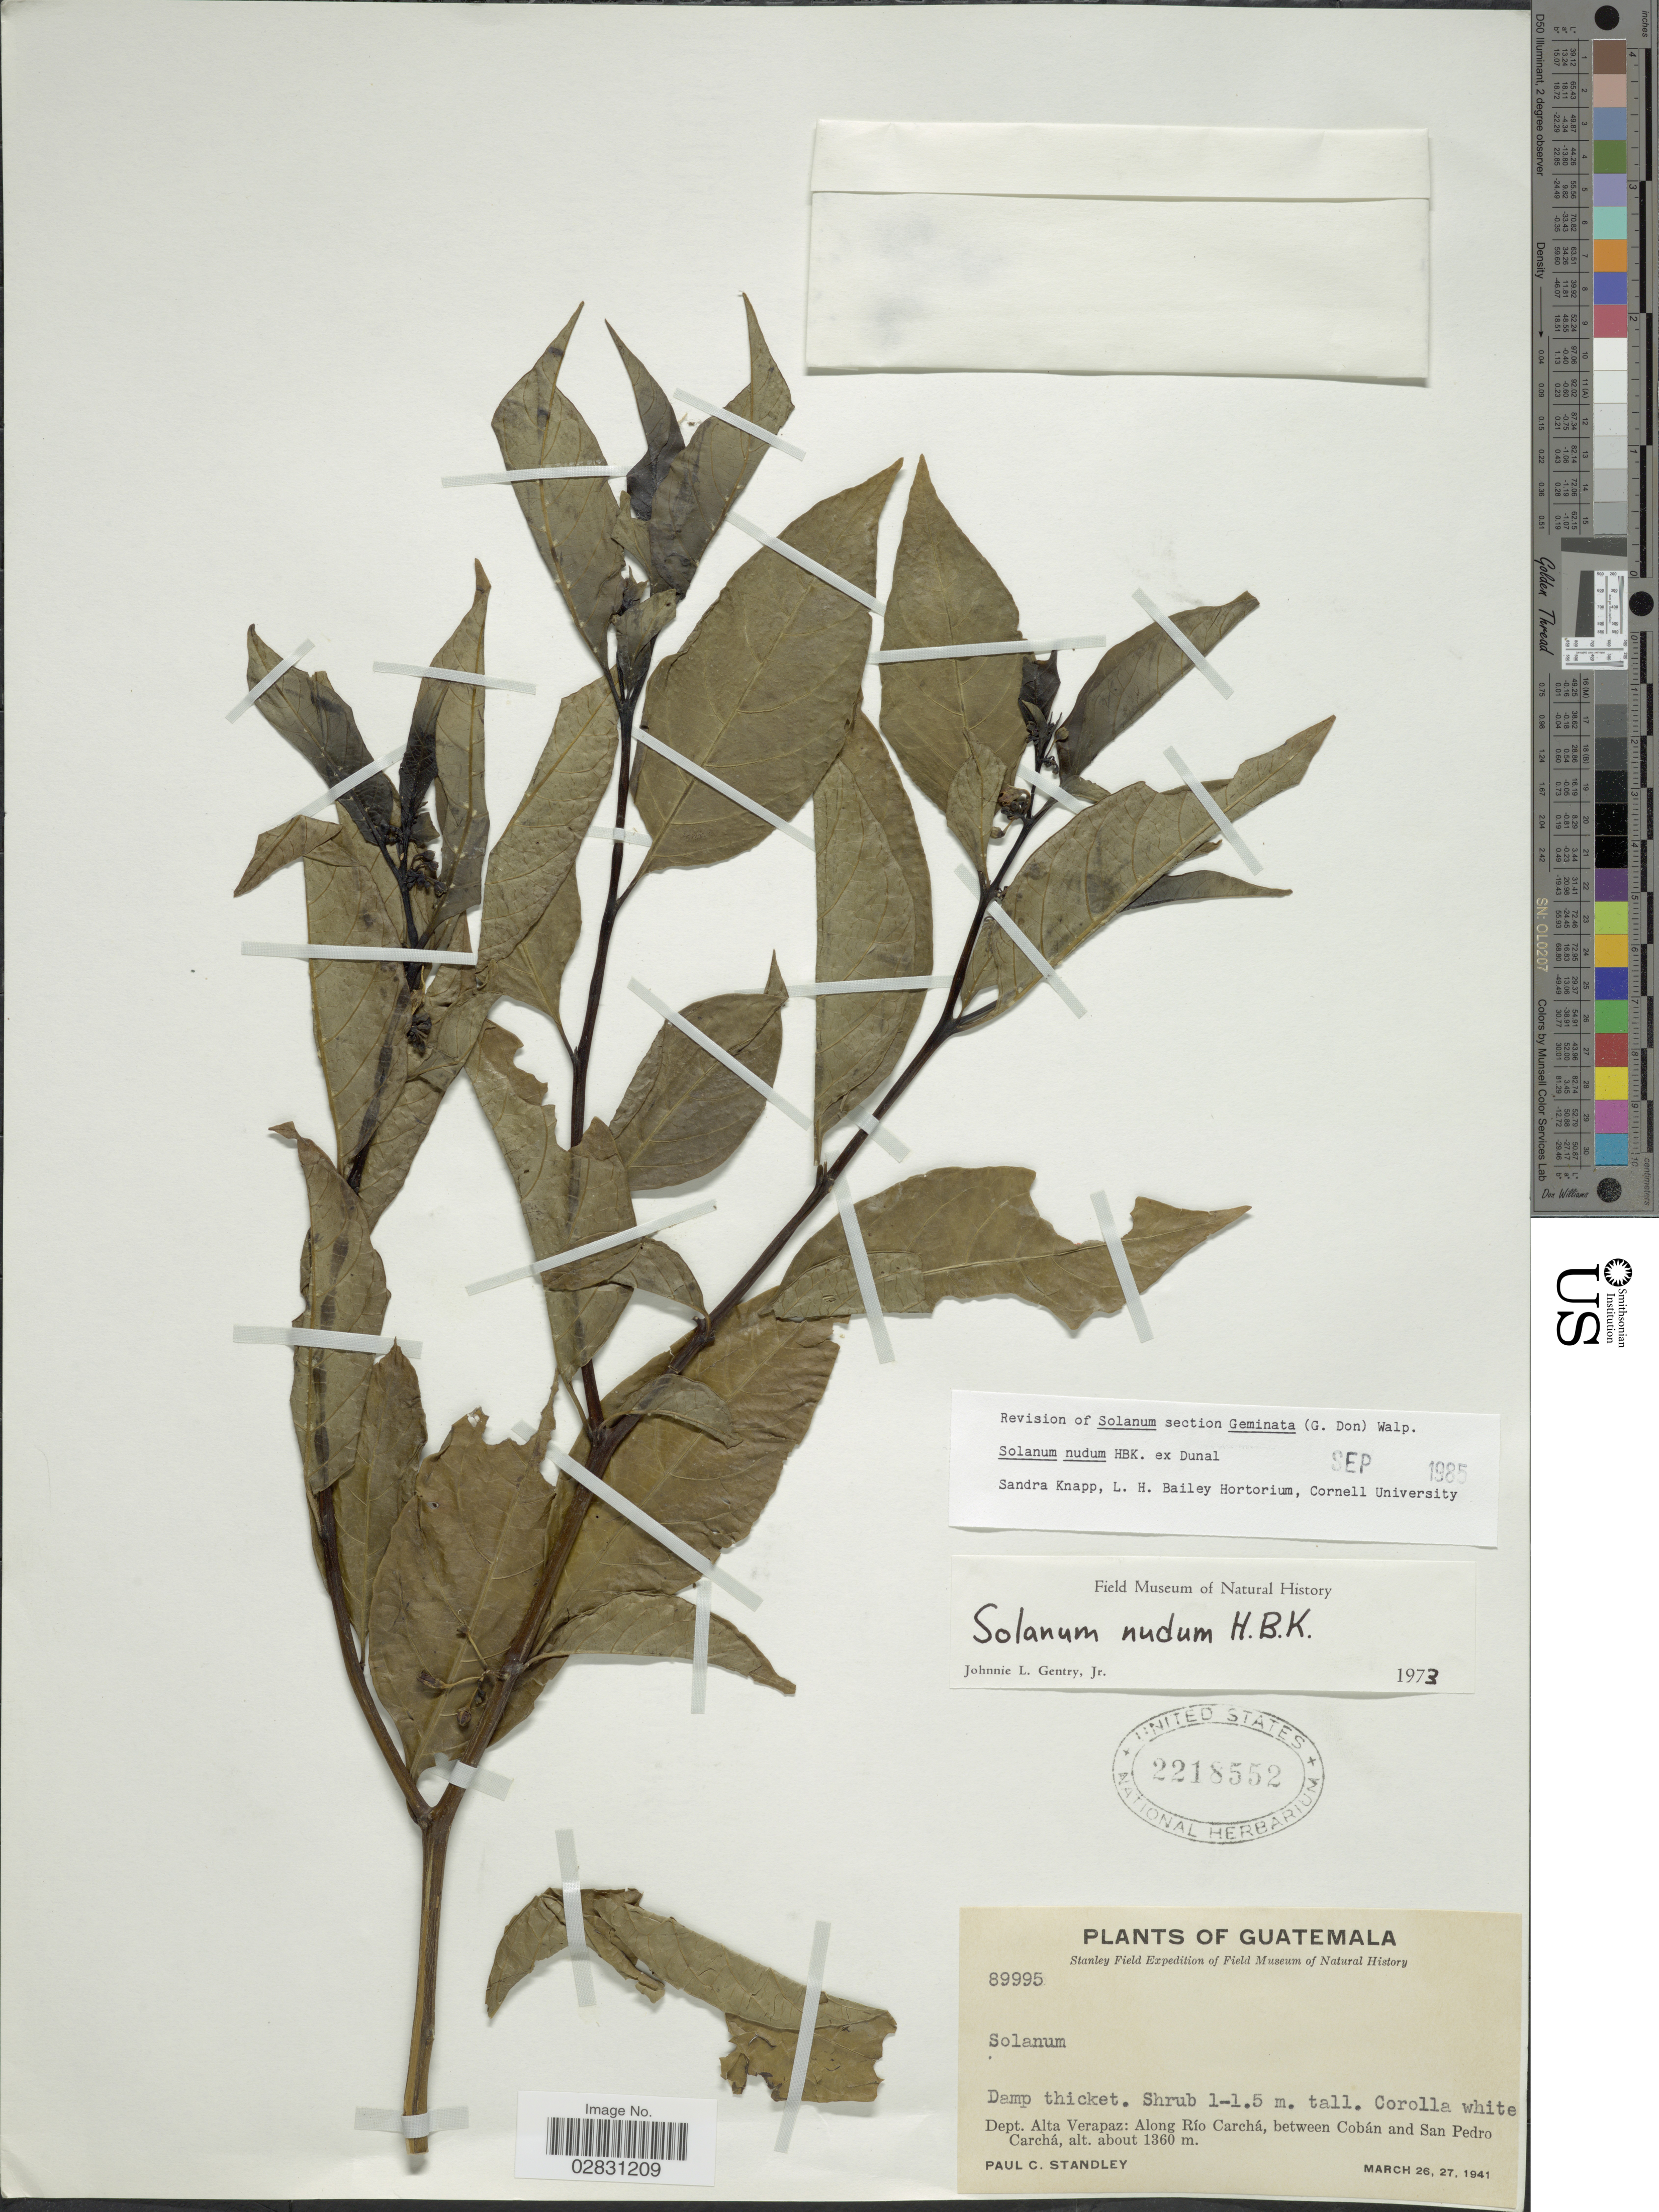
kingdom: Plantae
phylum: Tracheophyta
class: Magnoliopsida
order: Solanales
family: Solanaceae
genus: Solanum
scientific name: Solanum nudum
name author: Humb. & Bonpl. ex Dunal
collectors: P. C. Standley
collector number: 89995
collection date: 1941-03-26/1941-03-27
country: Guatemala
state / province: Alta Verapaz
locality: Dept. Alta Verapaz: Along Río Carchá, between Cobán and San Pedro Carchá.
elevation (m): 1360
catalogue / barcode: US 2218552